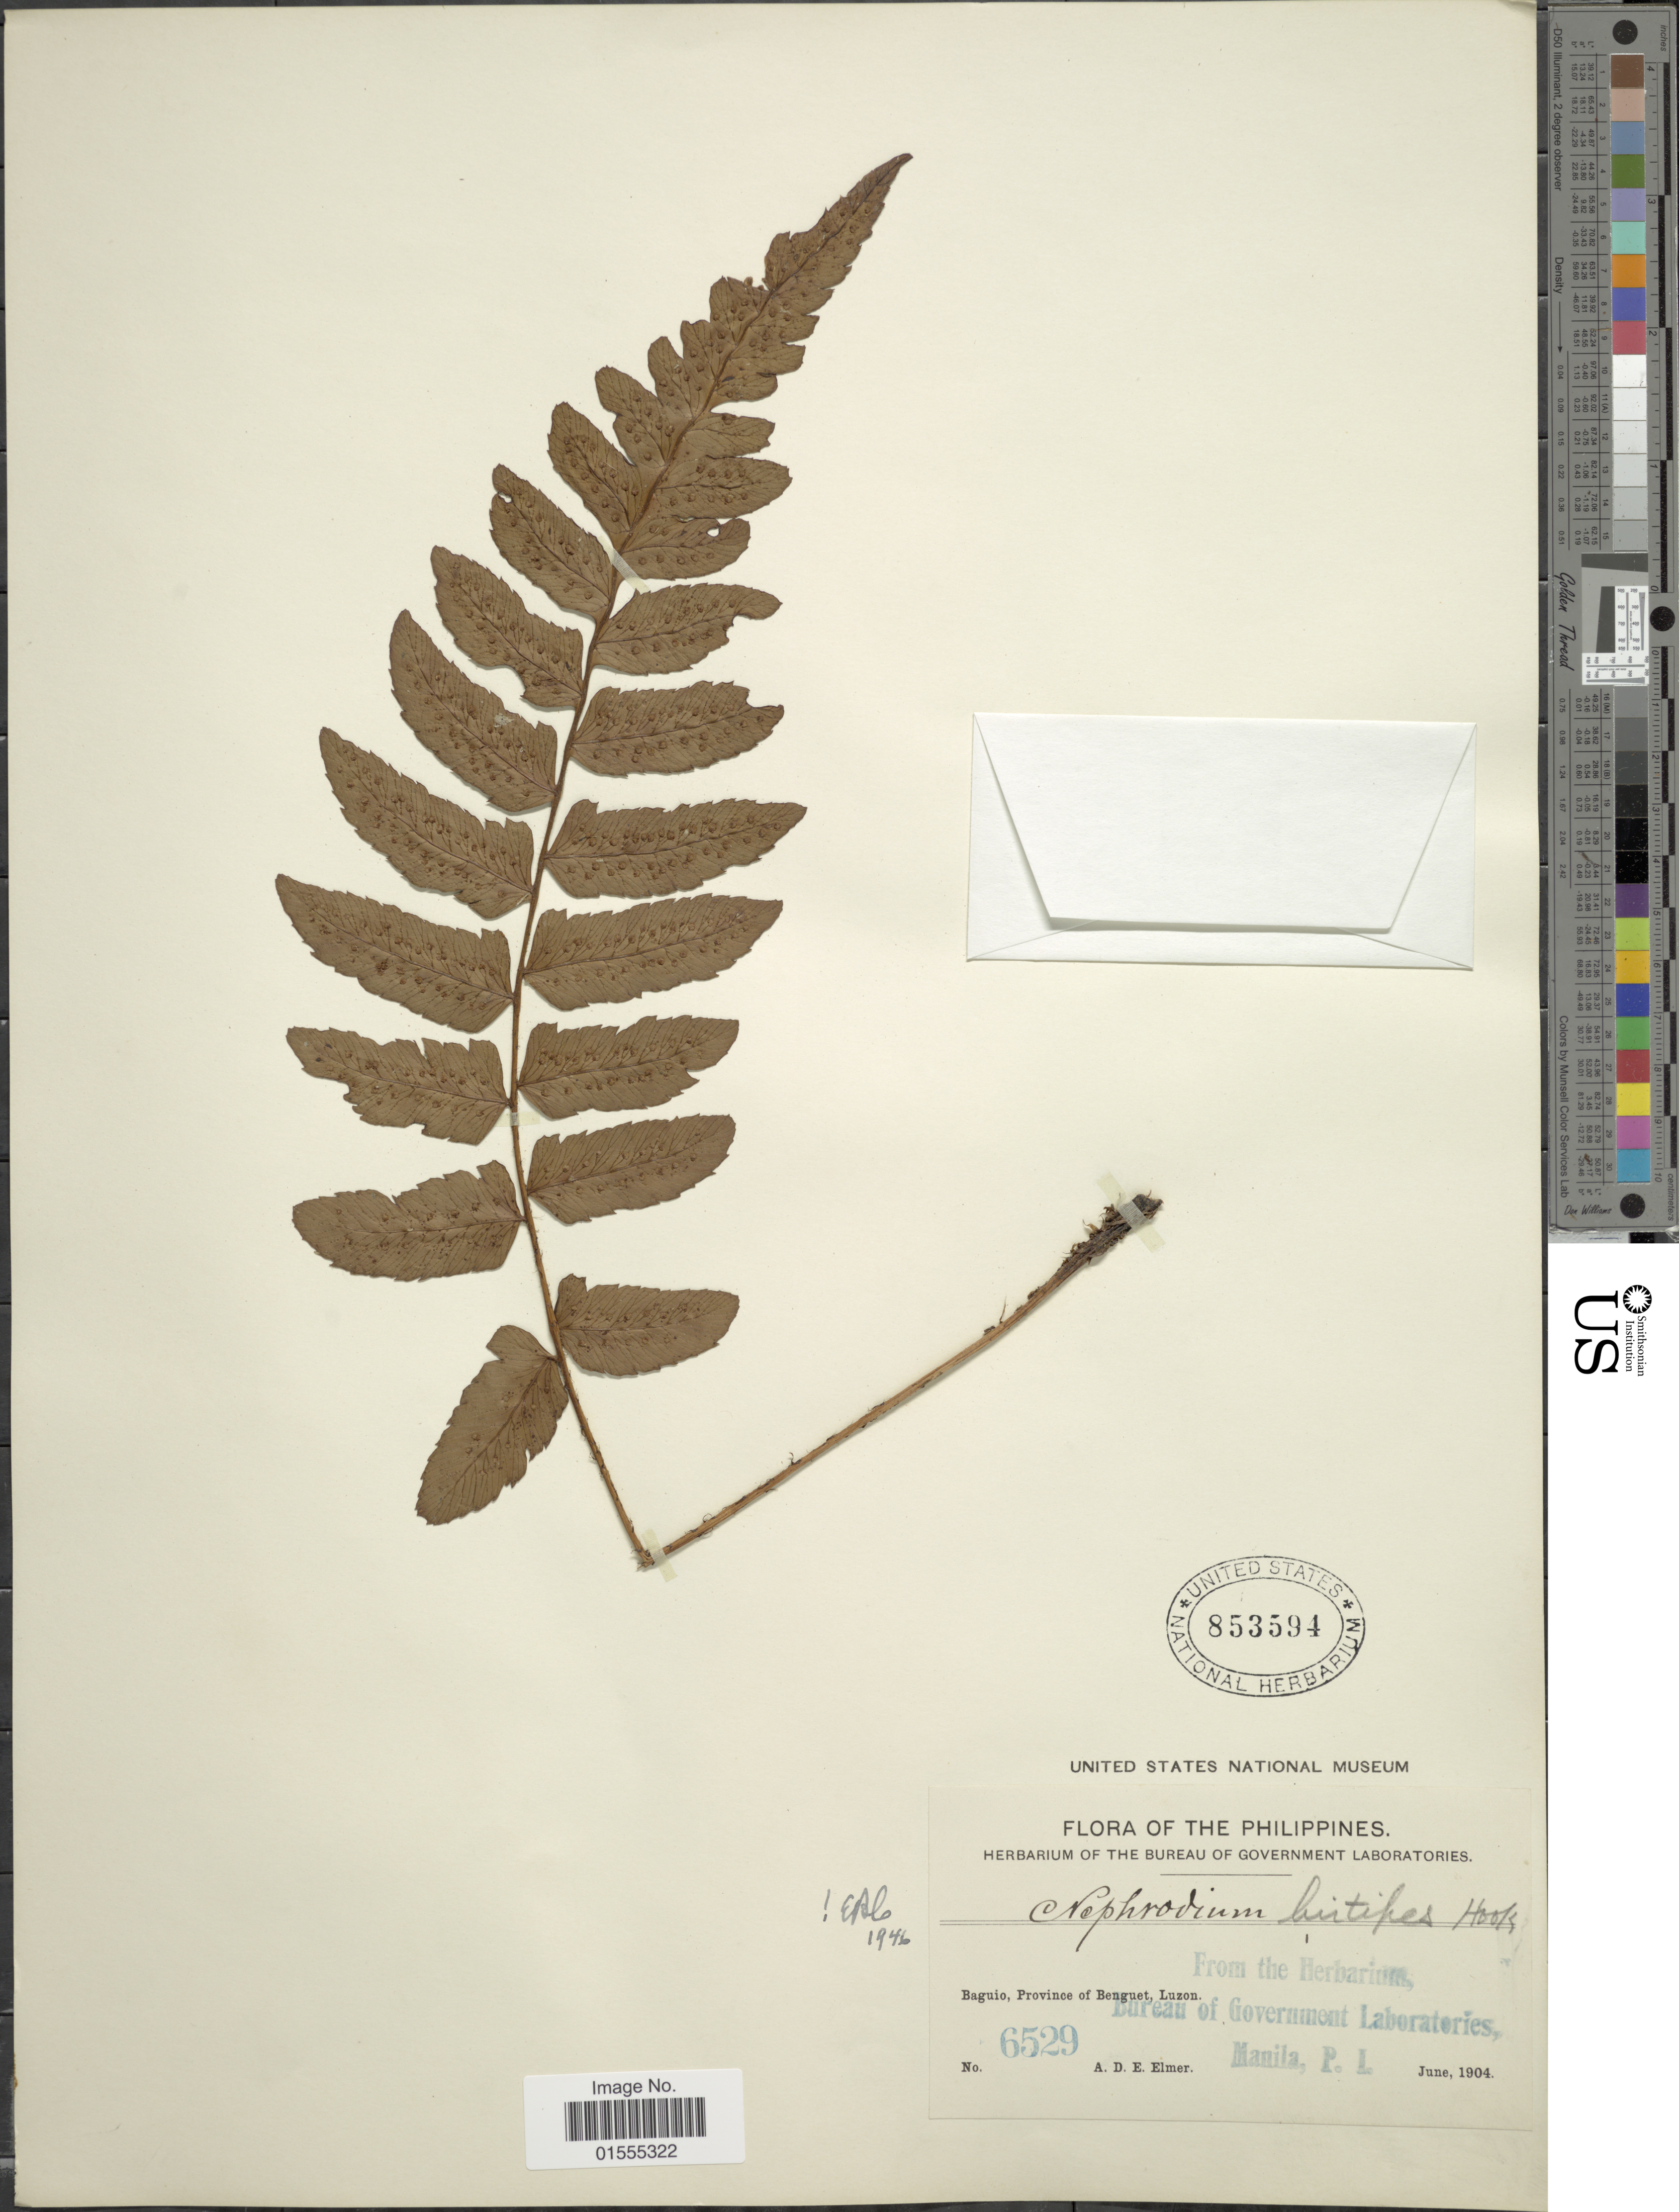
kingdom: Plantae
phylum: Tracheophyta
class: Polypodiopsida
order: Polypodiales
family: Dryopteridaceae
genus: Dryopteris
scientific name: Dryopteris hirtipes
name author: (Blume) Kuntze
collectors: A. D. E. Elmer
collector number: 6529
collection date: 1904-06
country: Philippines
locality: Baguio, province of Benguet, Luzon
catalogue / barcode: US 853594